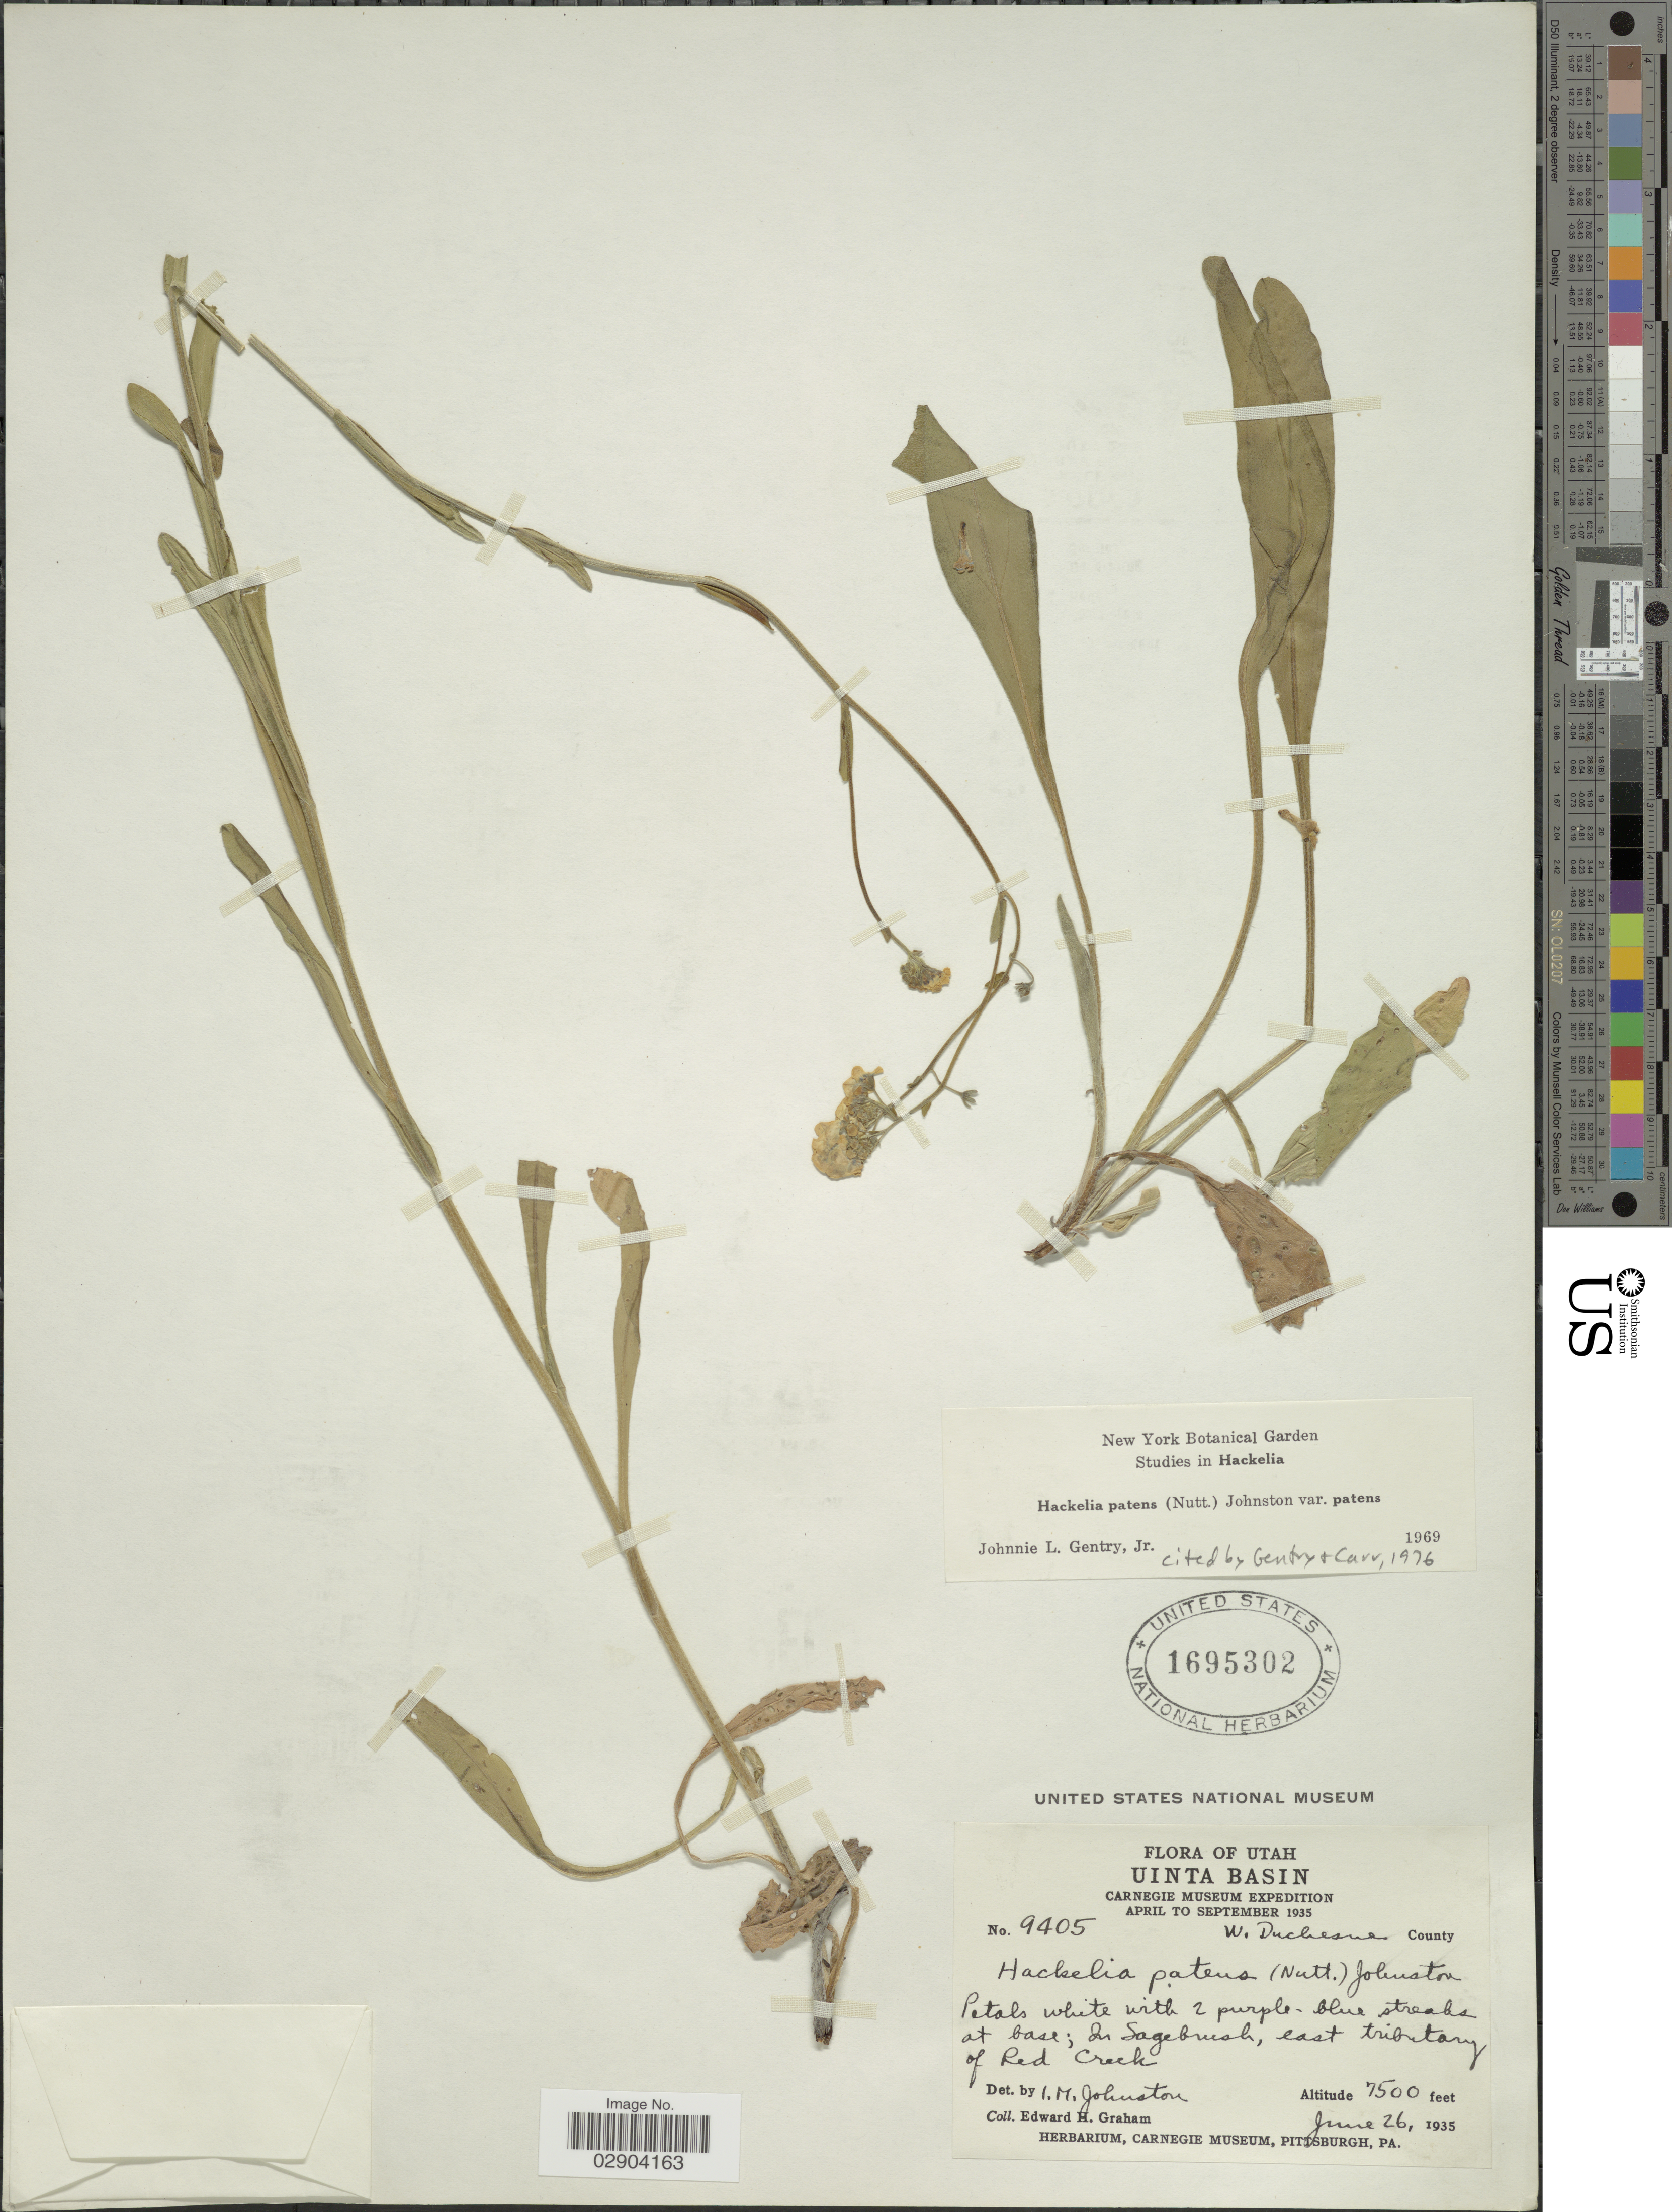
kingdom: Plantae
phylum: Tracheophyta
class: Magnoliopsida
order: Boraginales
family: Boraginaceae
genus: Hackelia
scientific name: Hackelia patens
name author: I.M. Johnst.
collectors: E. H. Graham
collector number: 9405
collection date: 1935-06-26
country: United States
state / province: Utah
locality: Uinta Basin. W. Duchesne County. In Sagebrush, east tributary of Red Creek.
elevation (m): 2286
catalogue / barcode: US 1695302